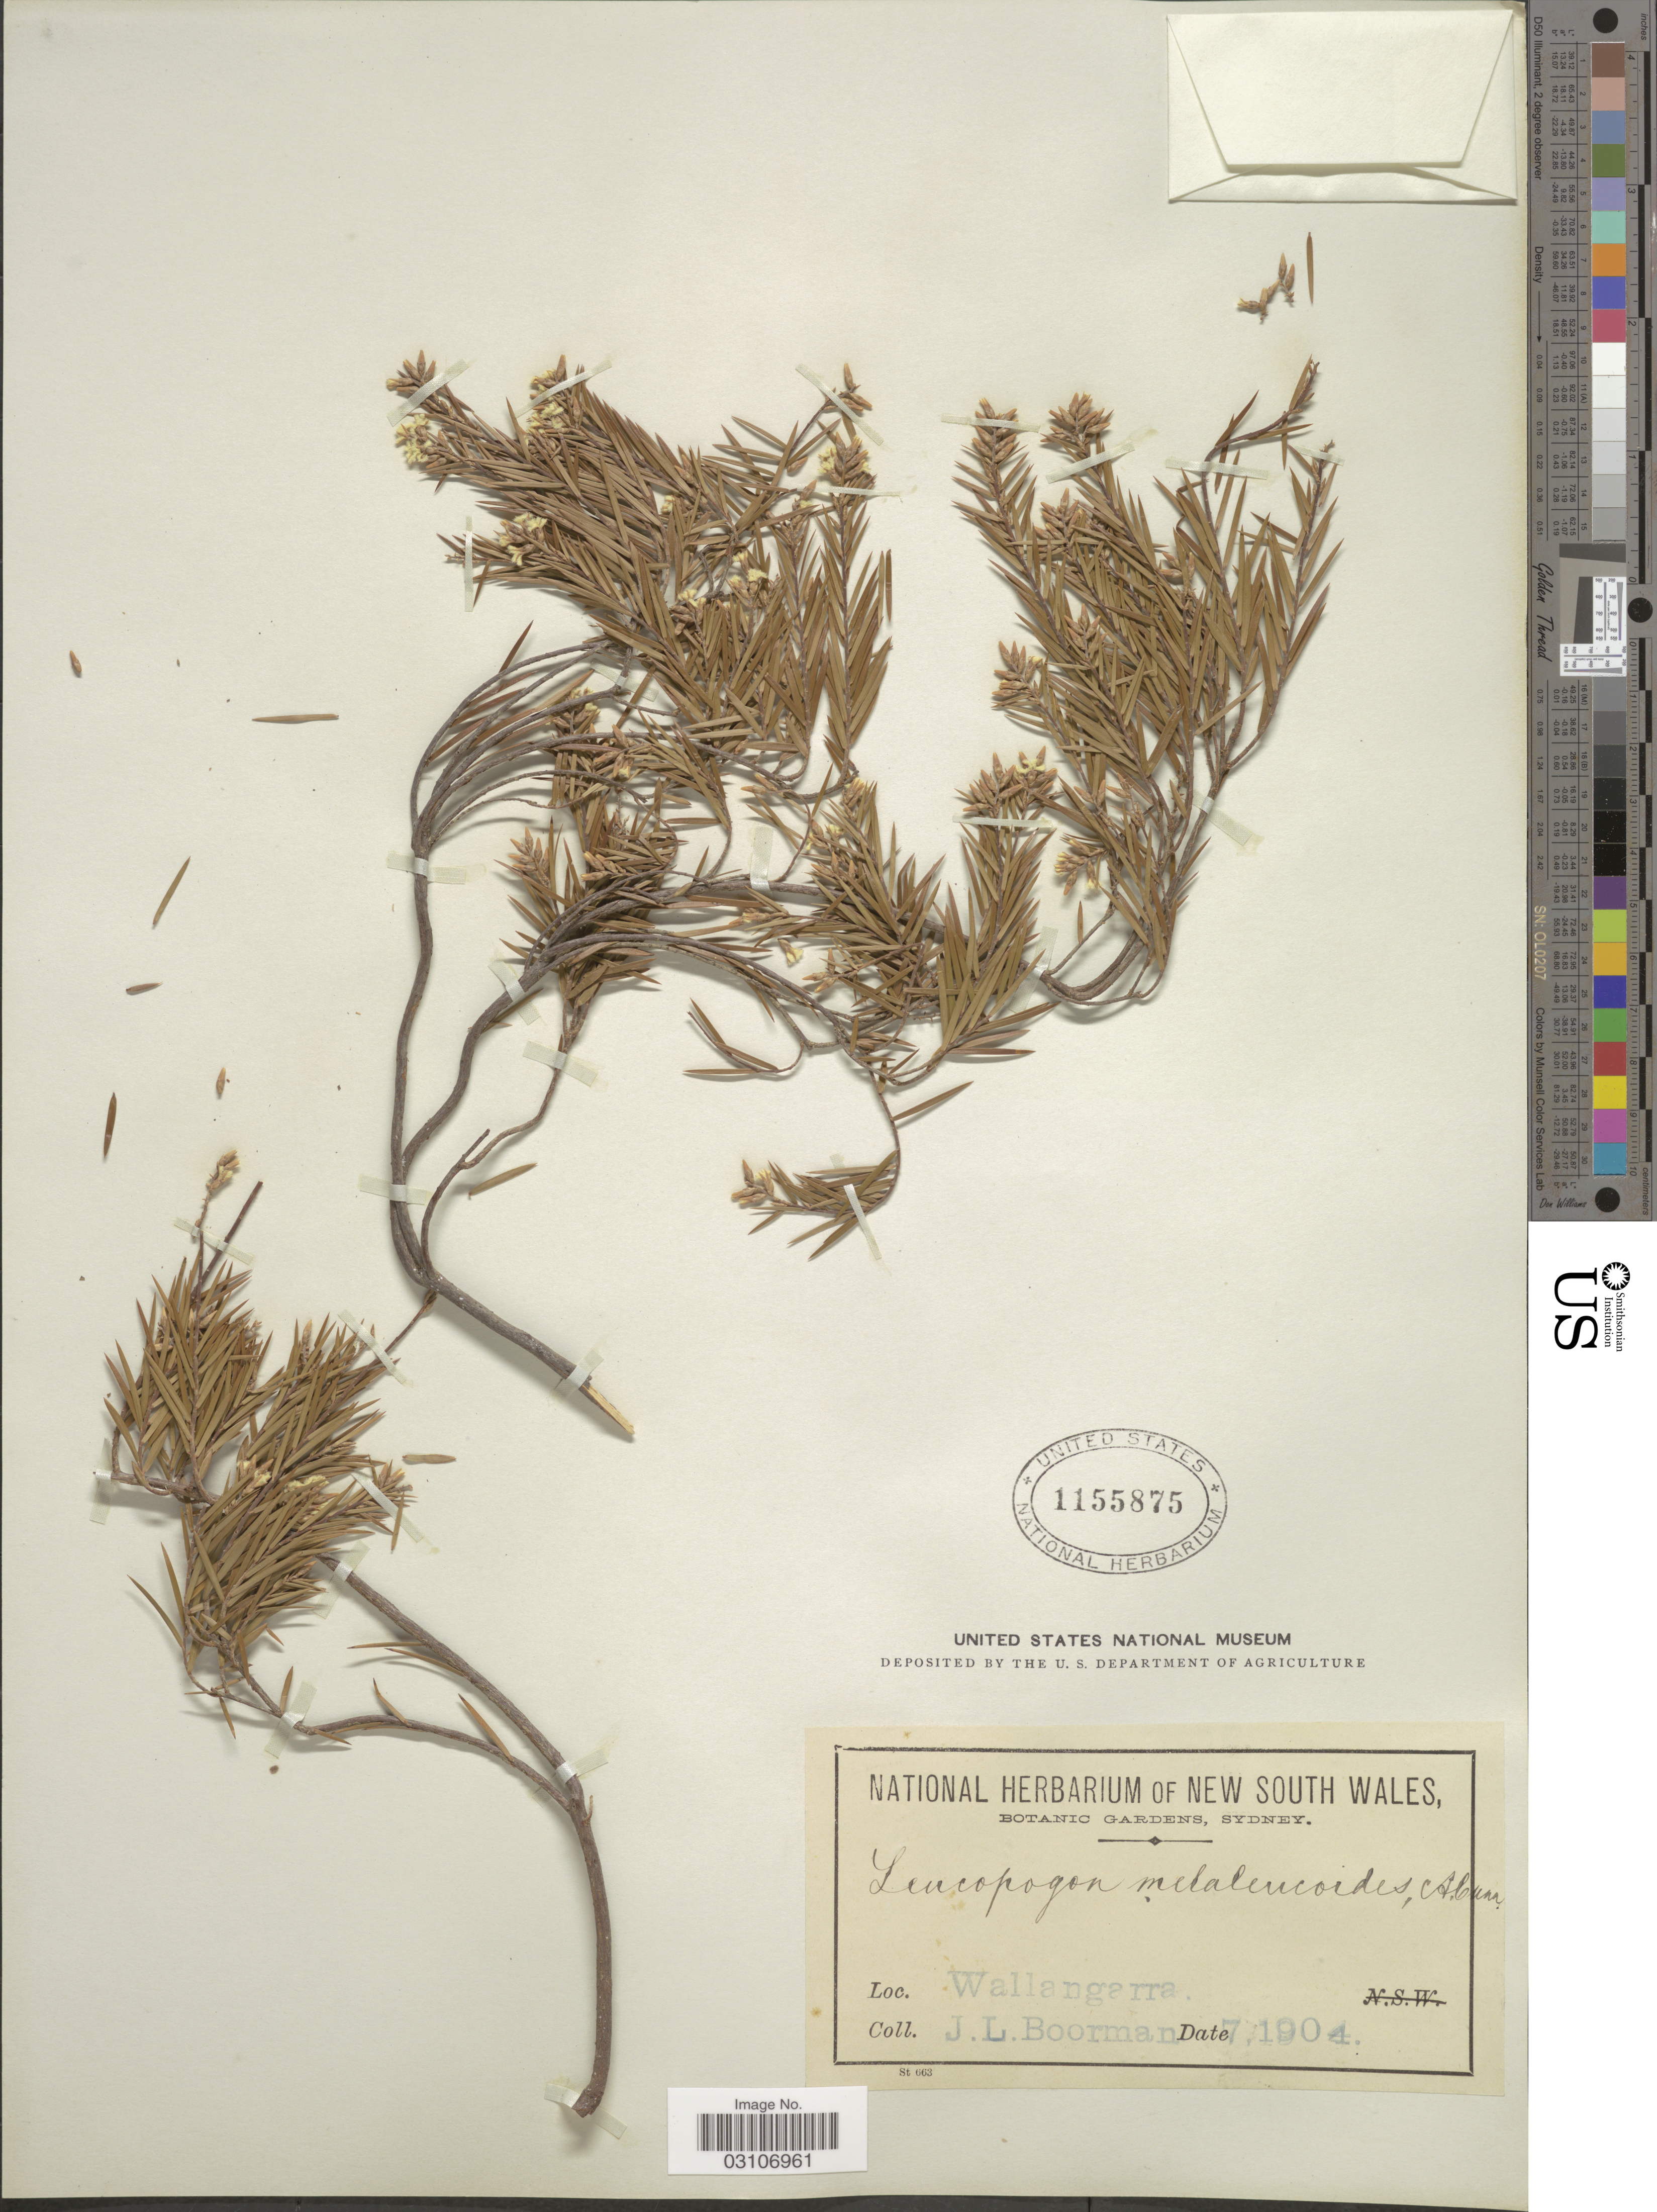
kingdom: Plantae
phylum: Tracheophyta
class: Magnoliopsida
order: Ericales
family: Ericaceae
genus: Leucopogon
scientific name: Leucopogon melaleucoides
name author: A. Cunn. ex DC.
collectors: J. Boorman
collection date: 1904-07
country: Australia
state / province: New South Wales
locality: Wallangarra.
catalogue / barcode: US 1155875